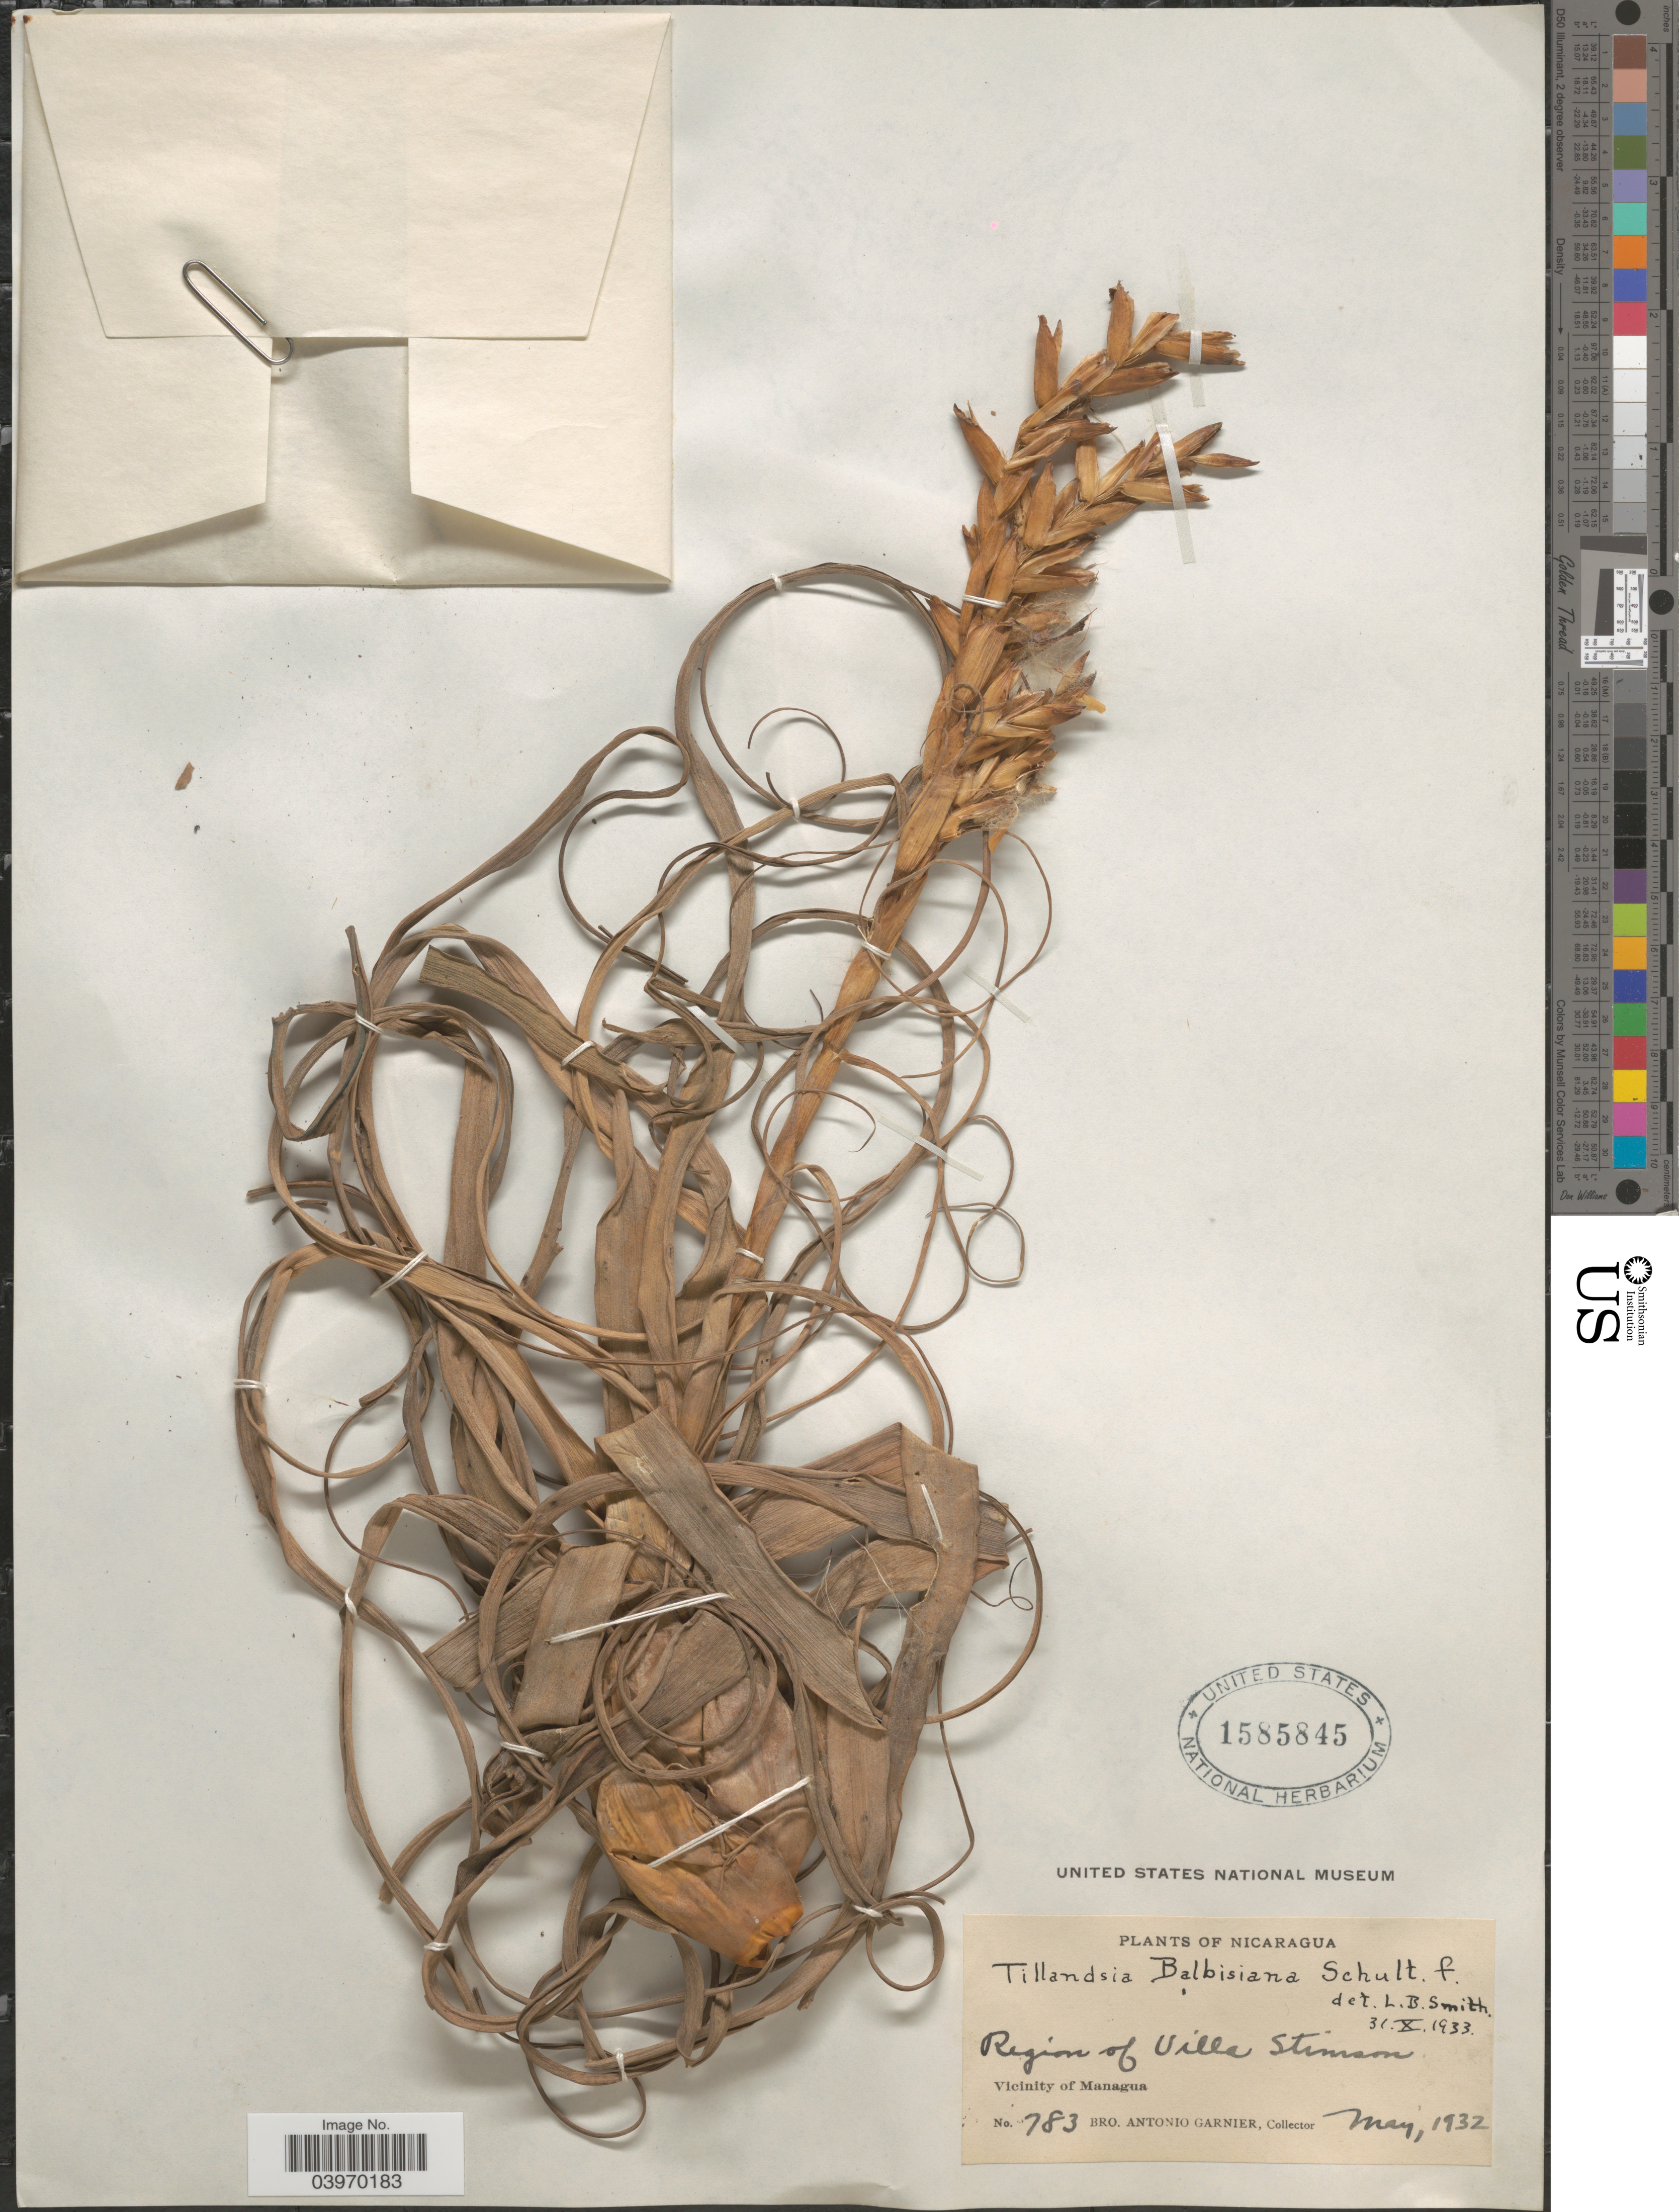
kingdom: Plantae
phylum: Tracheophyta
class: Liliopsida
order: Poales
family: Bromeliaceae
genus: Tillandsia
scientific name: Tillandsia balbisiana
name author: Schult. f.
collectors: Bro. A. Garnier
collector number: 783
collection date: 1932-05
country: Nicaragua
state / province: Managua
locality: Region of Villa Stimson. Vicinity of Managua.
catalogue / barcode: US 1585845